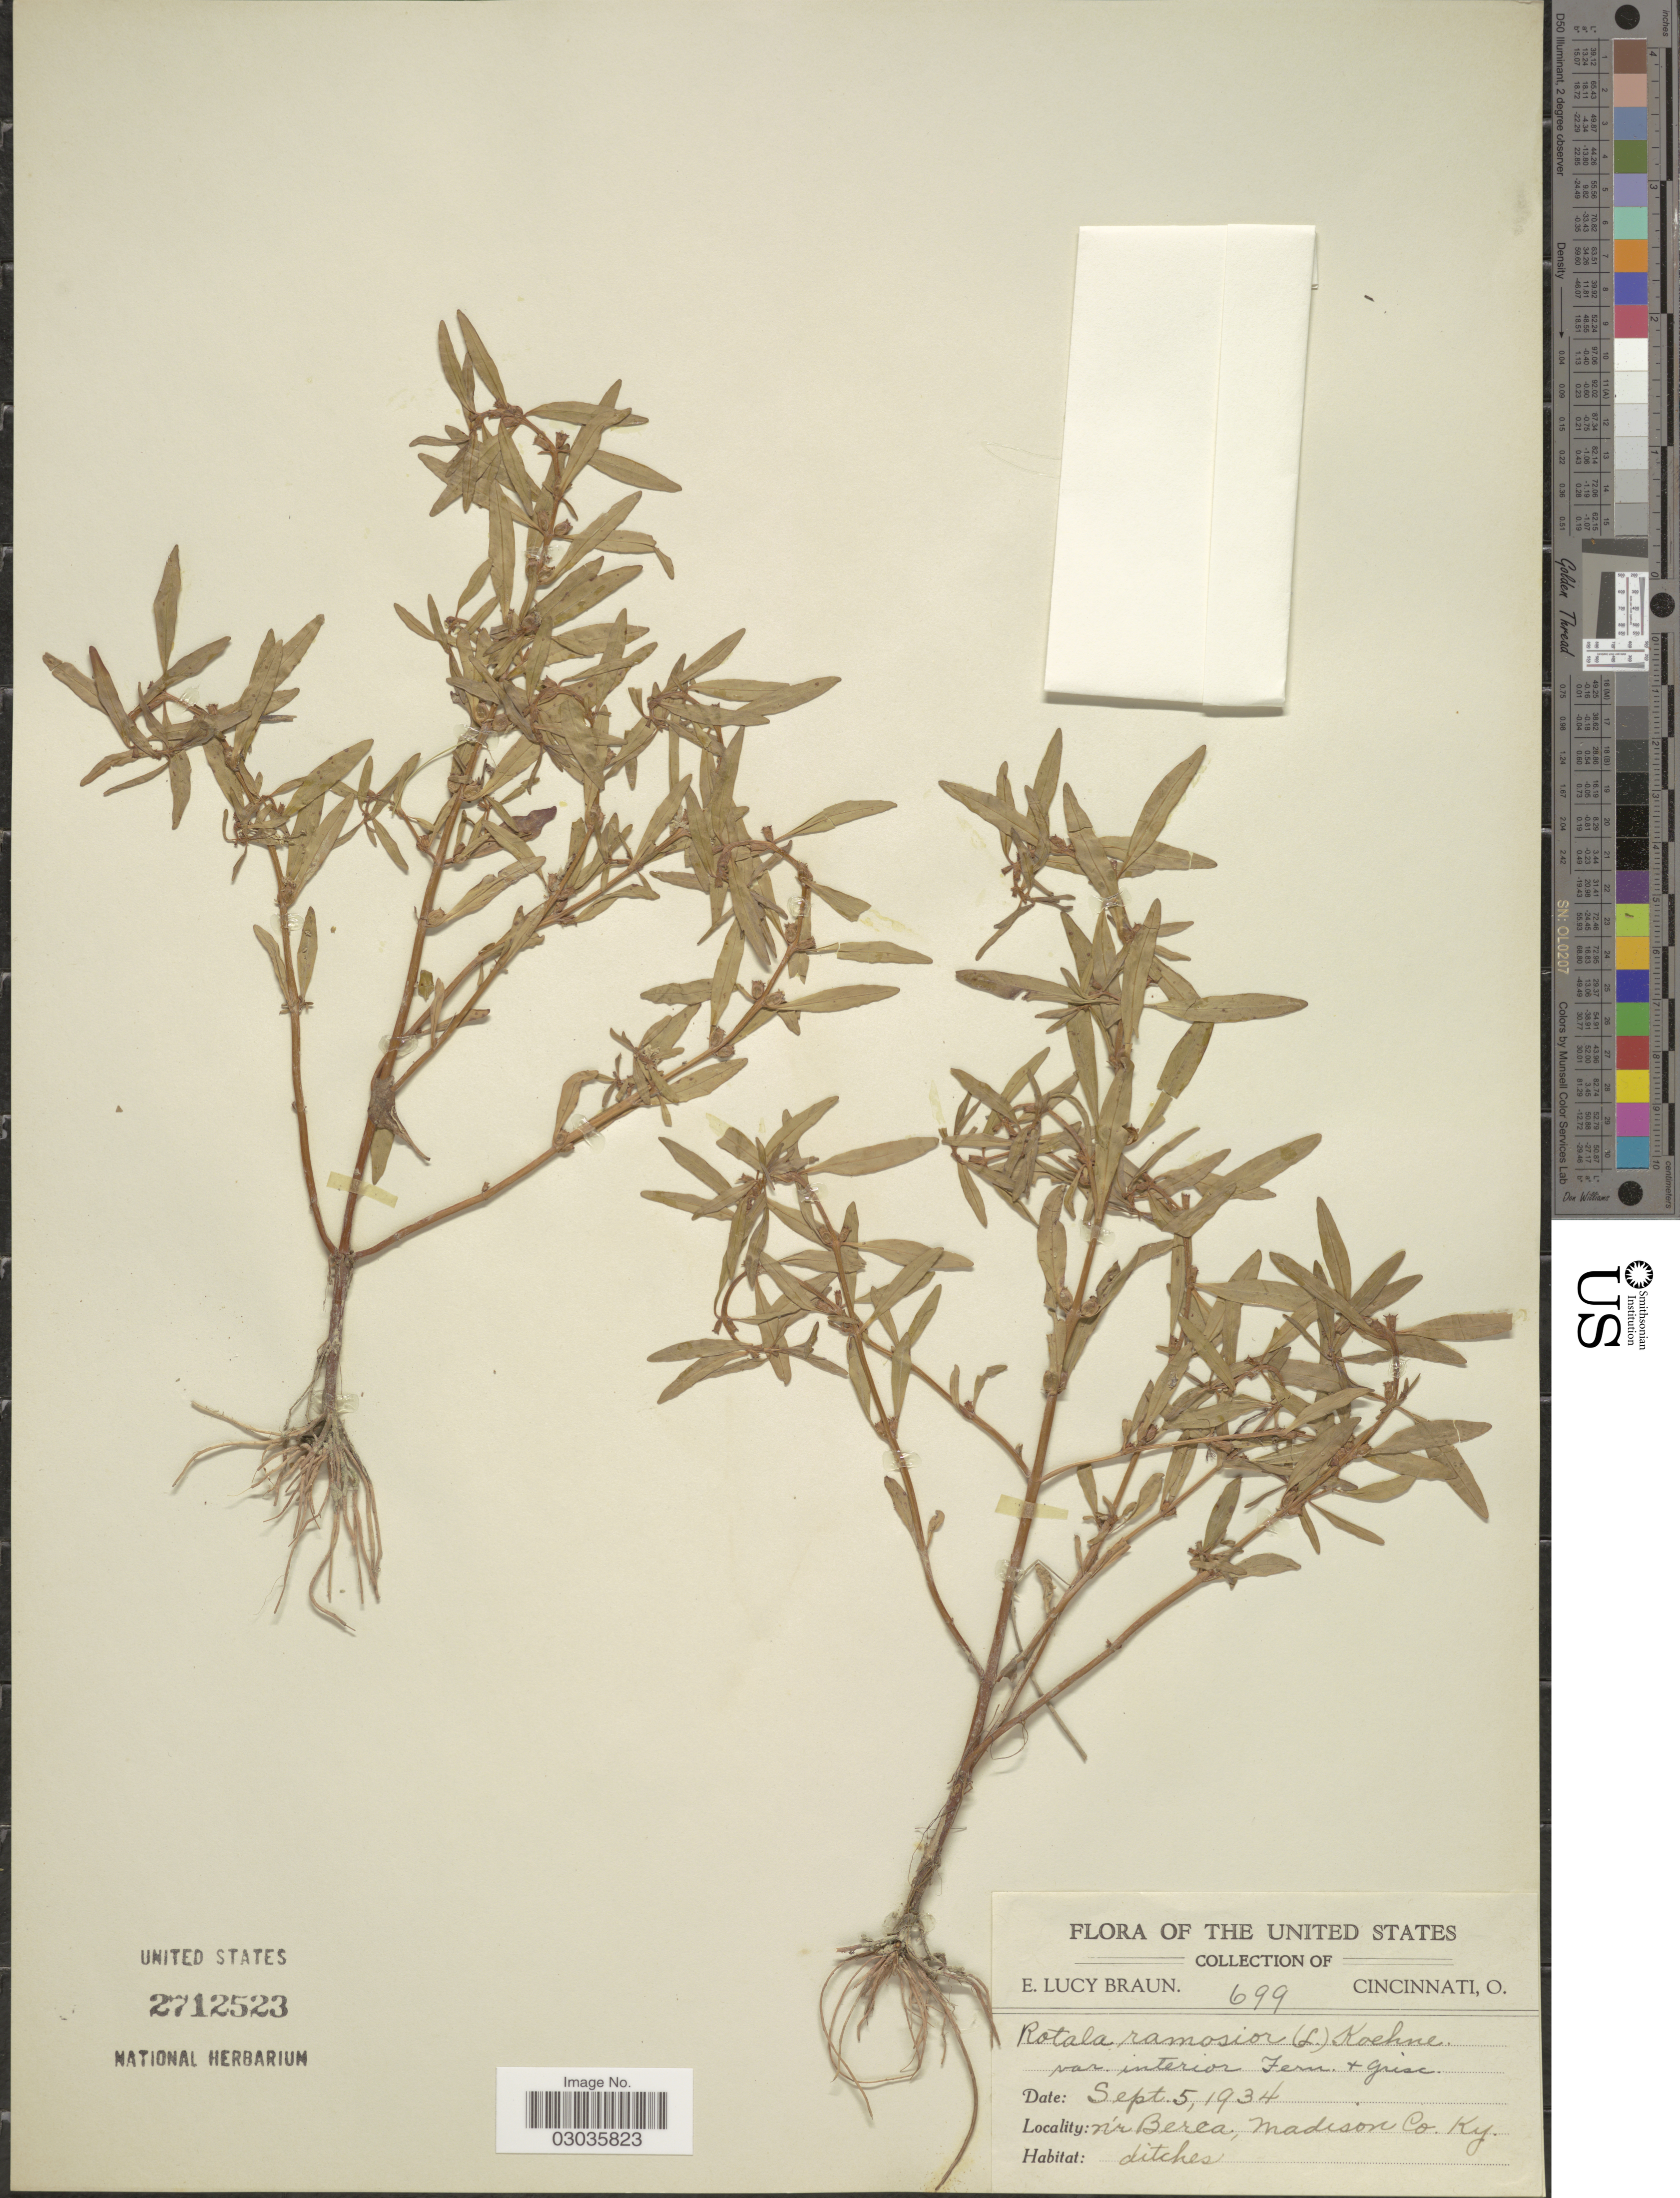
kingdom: Plantae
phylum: Tracheophyta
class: Magnoliopsida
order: Myrtales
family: Lythraceae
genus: Rotala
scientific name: Rotala ramosior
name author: (L.) Koehne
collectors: E. L. Braun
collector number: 699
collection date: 1934-09-05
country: United States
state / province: Kentucky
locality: Nr Berea, Madison Co. Ky.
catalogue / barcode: US 2712523